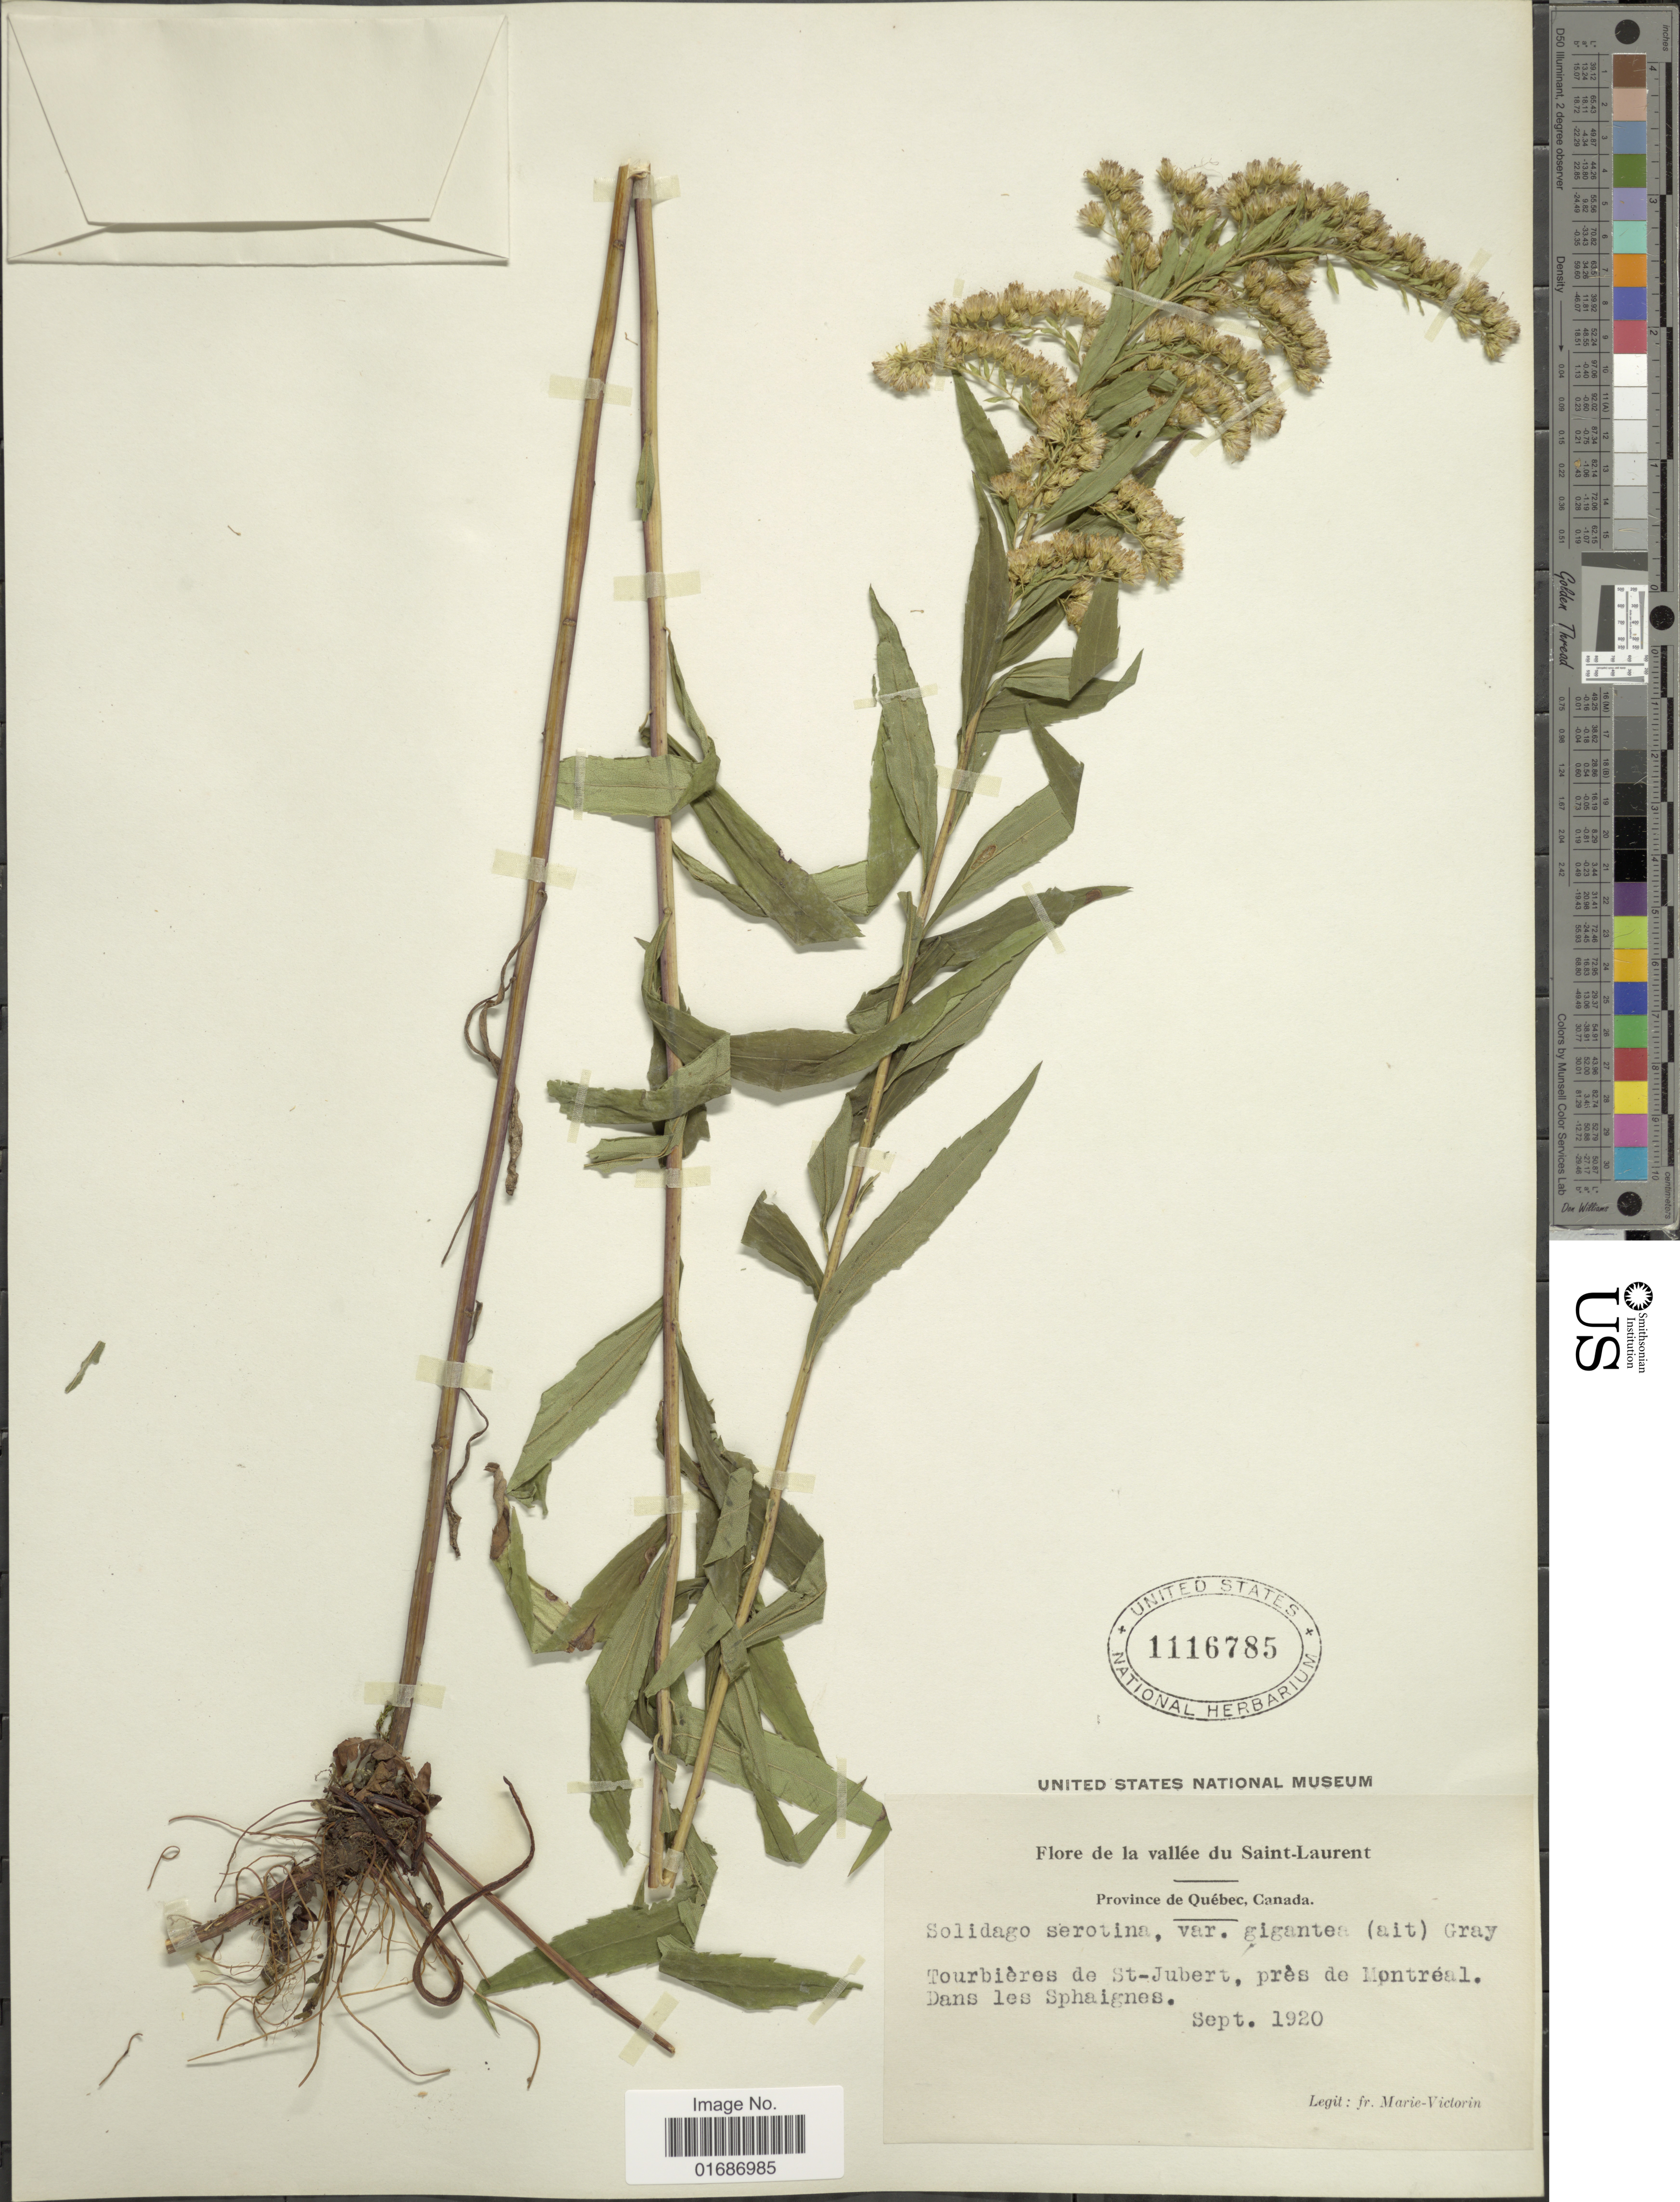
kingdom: Plantae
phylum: Tracheophyta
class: Magnoliopsida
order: Asterales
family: Asteraceae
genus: Solidago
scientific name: Solidago gigantea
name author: Aiton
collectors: Fr. Marie-Victorin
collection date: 1920-09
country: Canada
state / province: Quebec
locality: Province de Quebec, Canada, Tourbieres de St-Jubert, pres de Montreal, Dans les Sphaignes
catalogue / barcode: US 1116785